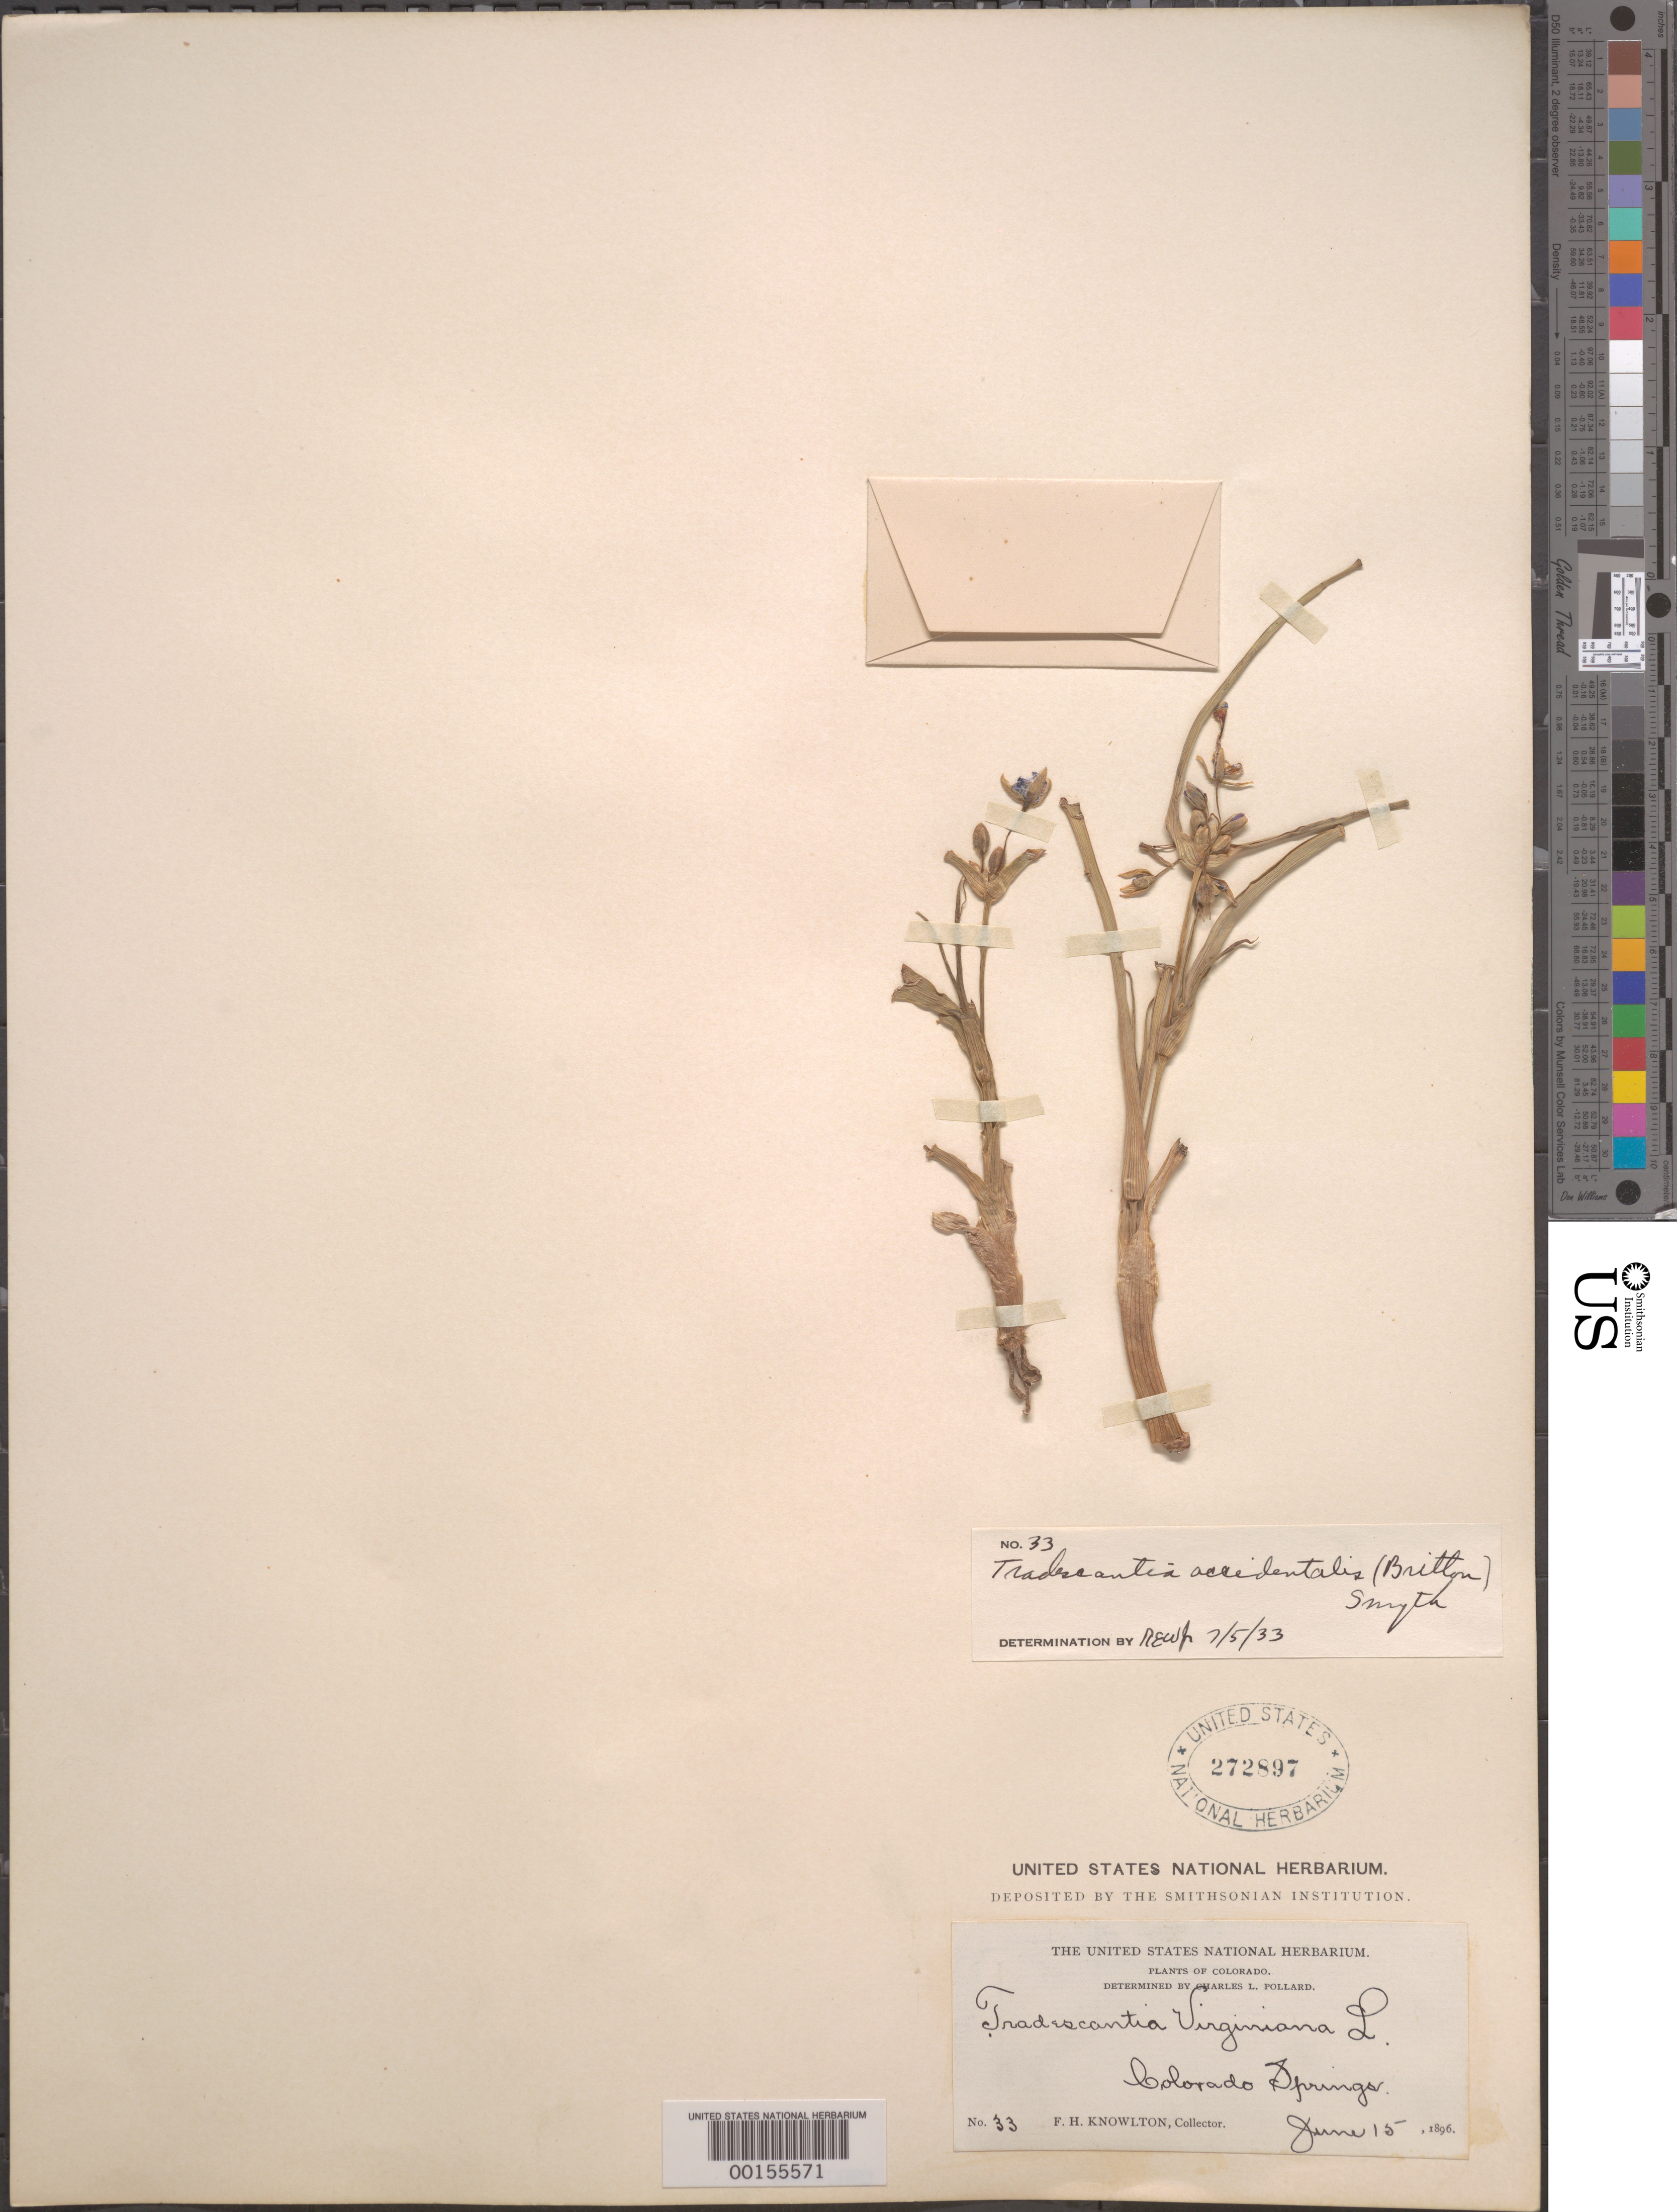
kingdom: Plantae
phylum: Tracheophyta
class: Liliopsida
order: Commelinales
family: Commelinaceae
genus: Tradescantia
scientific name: Tradescantia occidentalis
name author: (Britton) Smyth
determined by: Woodson, R. E., Jr.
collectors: F. H. Knowlton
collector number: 33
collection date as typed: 15 Jun 1896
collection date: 1896-06-15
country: United States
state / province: Colorado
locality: Colorado Springs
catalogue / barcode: US 272897